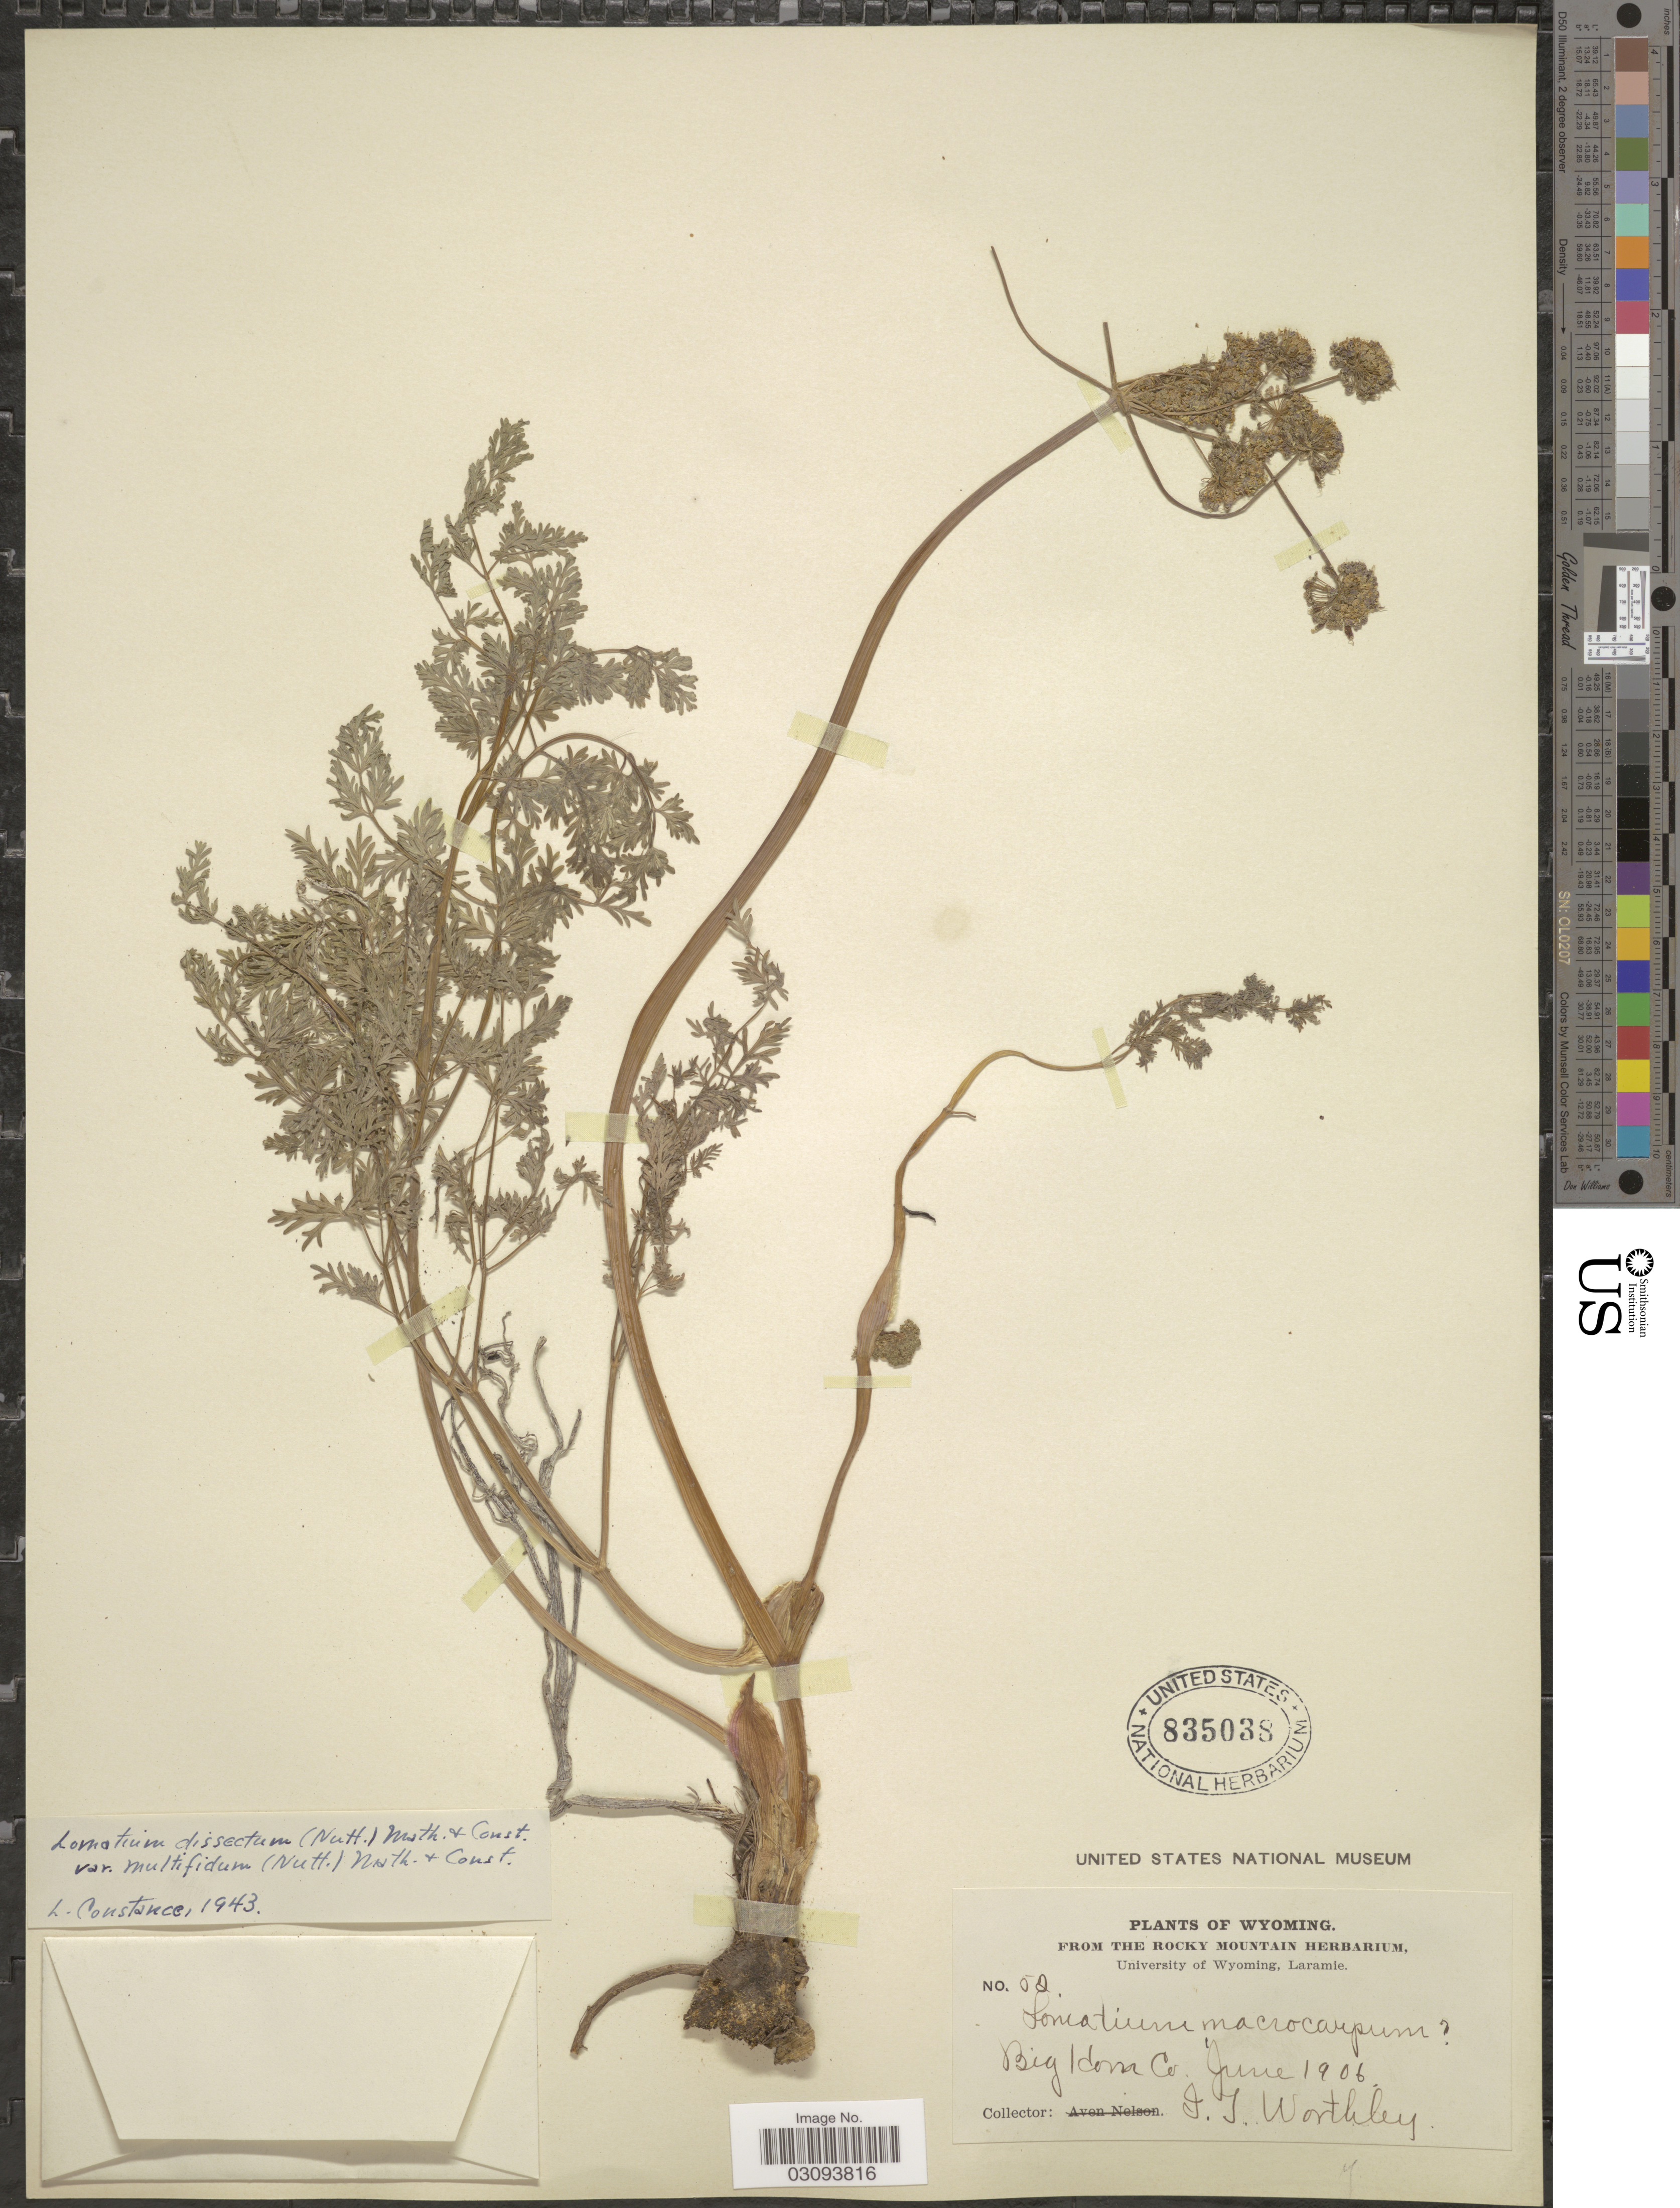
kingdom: Plantae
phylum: Tracheophyta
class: Magnoliopsida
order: Apiales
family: Apiaceae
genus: Lomatium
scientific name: Lomatium dissectum var. multifidum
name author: (Nutt.) Mathias & Constance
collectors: I. Worthley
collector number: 52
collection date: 1906-06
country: United States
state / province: Wyoming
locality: Big Horn Co.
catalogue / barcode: US 835038